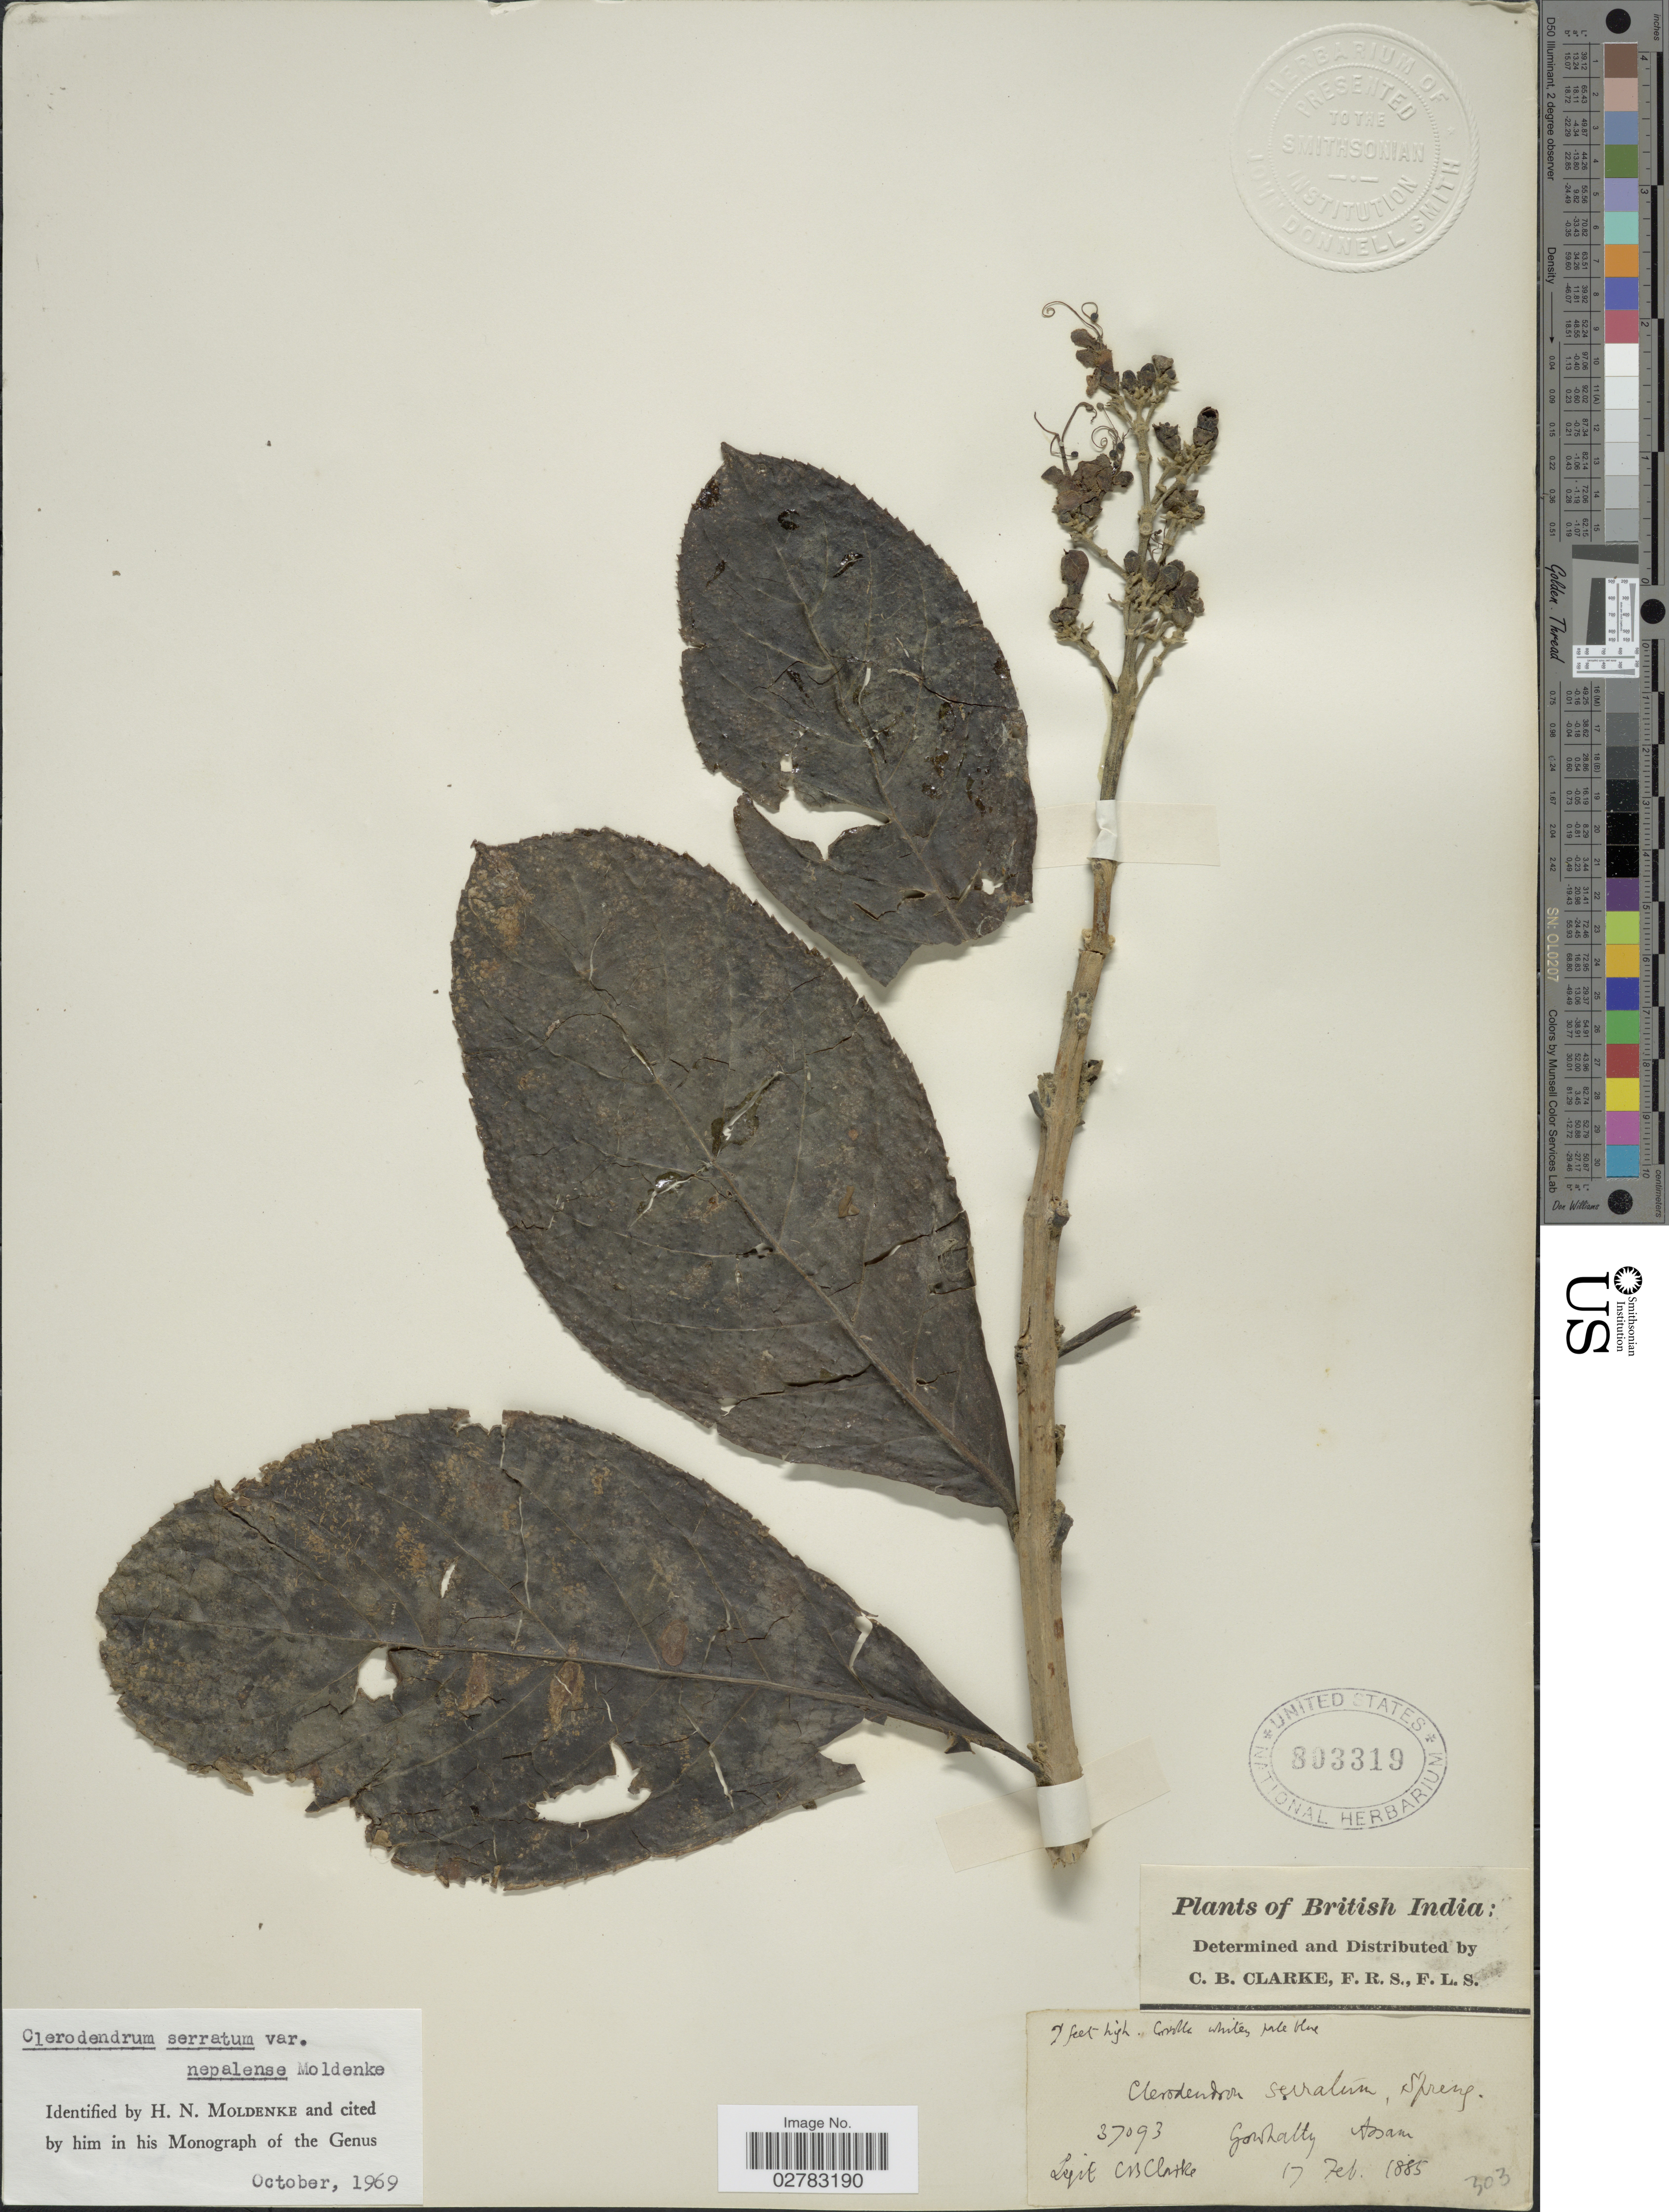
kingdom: Plantae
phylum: Tracheophyta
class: Magnoliopsida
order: Lamiales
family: Lamiaceae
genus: Clerodendrum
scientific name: Clerodendrum serratum var. dentatum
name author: H.J. Lam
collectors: C. B. Clarke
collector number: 37093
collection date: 1885-02-17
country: India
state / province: Assam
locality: British India. Gowhalty.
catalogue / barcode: US 803319